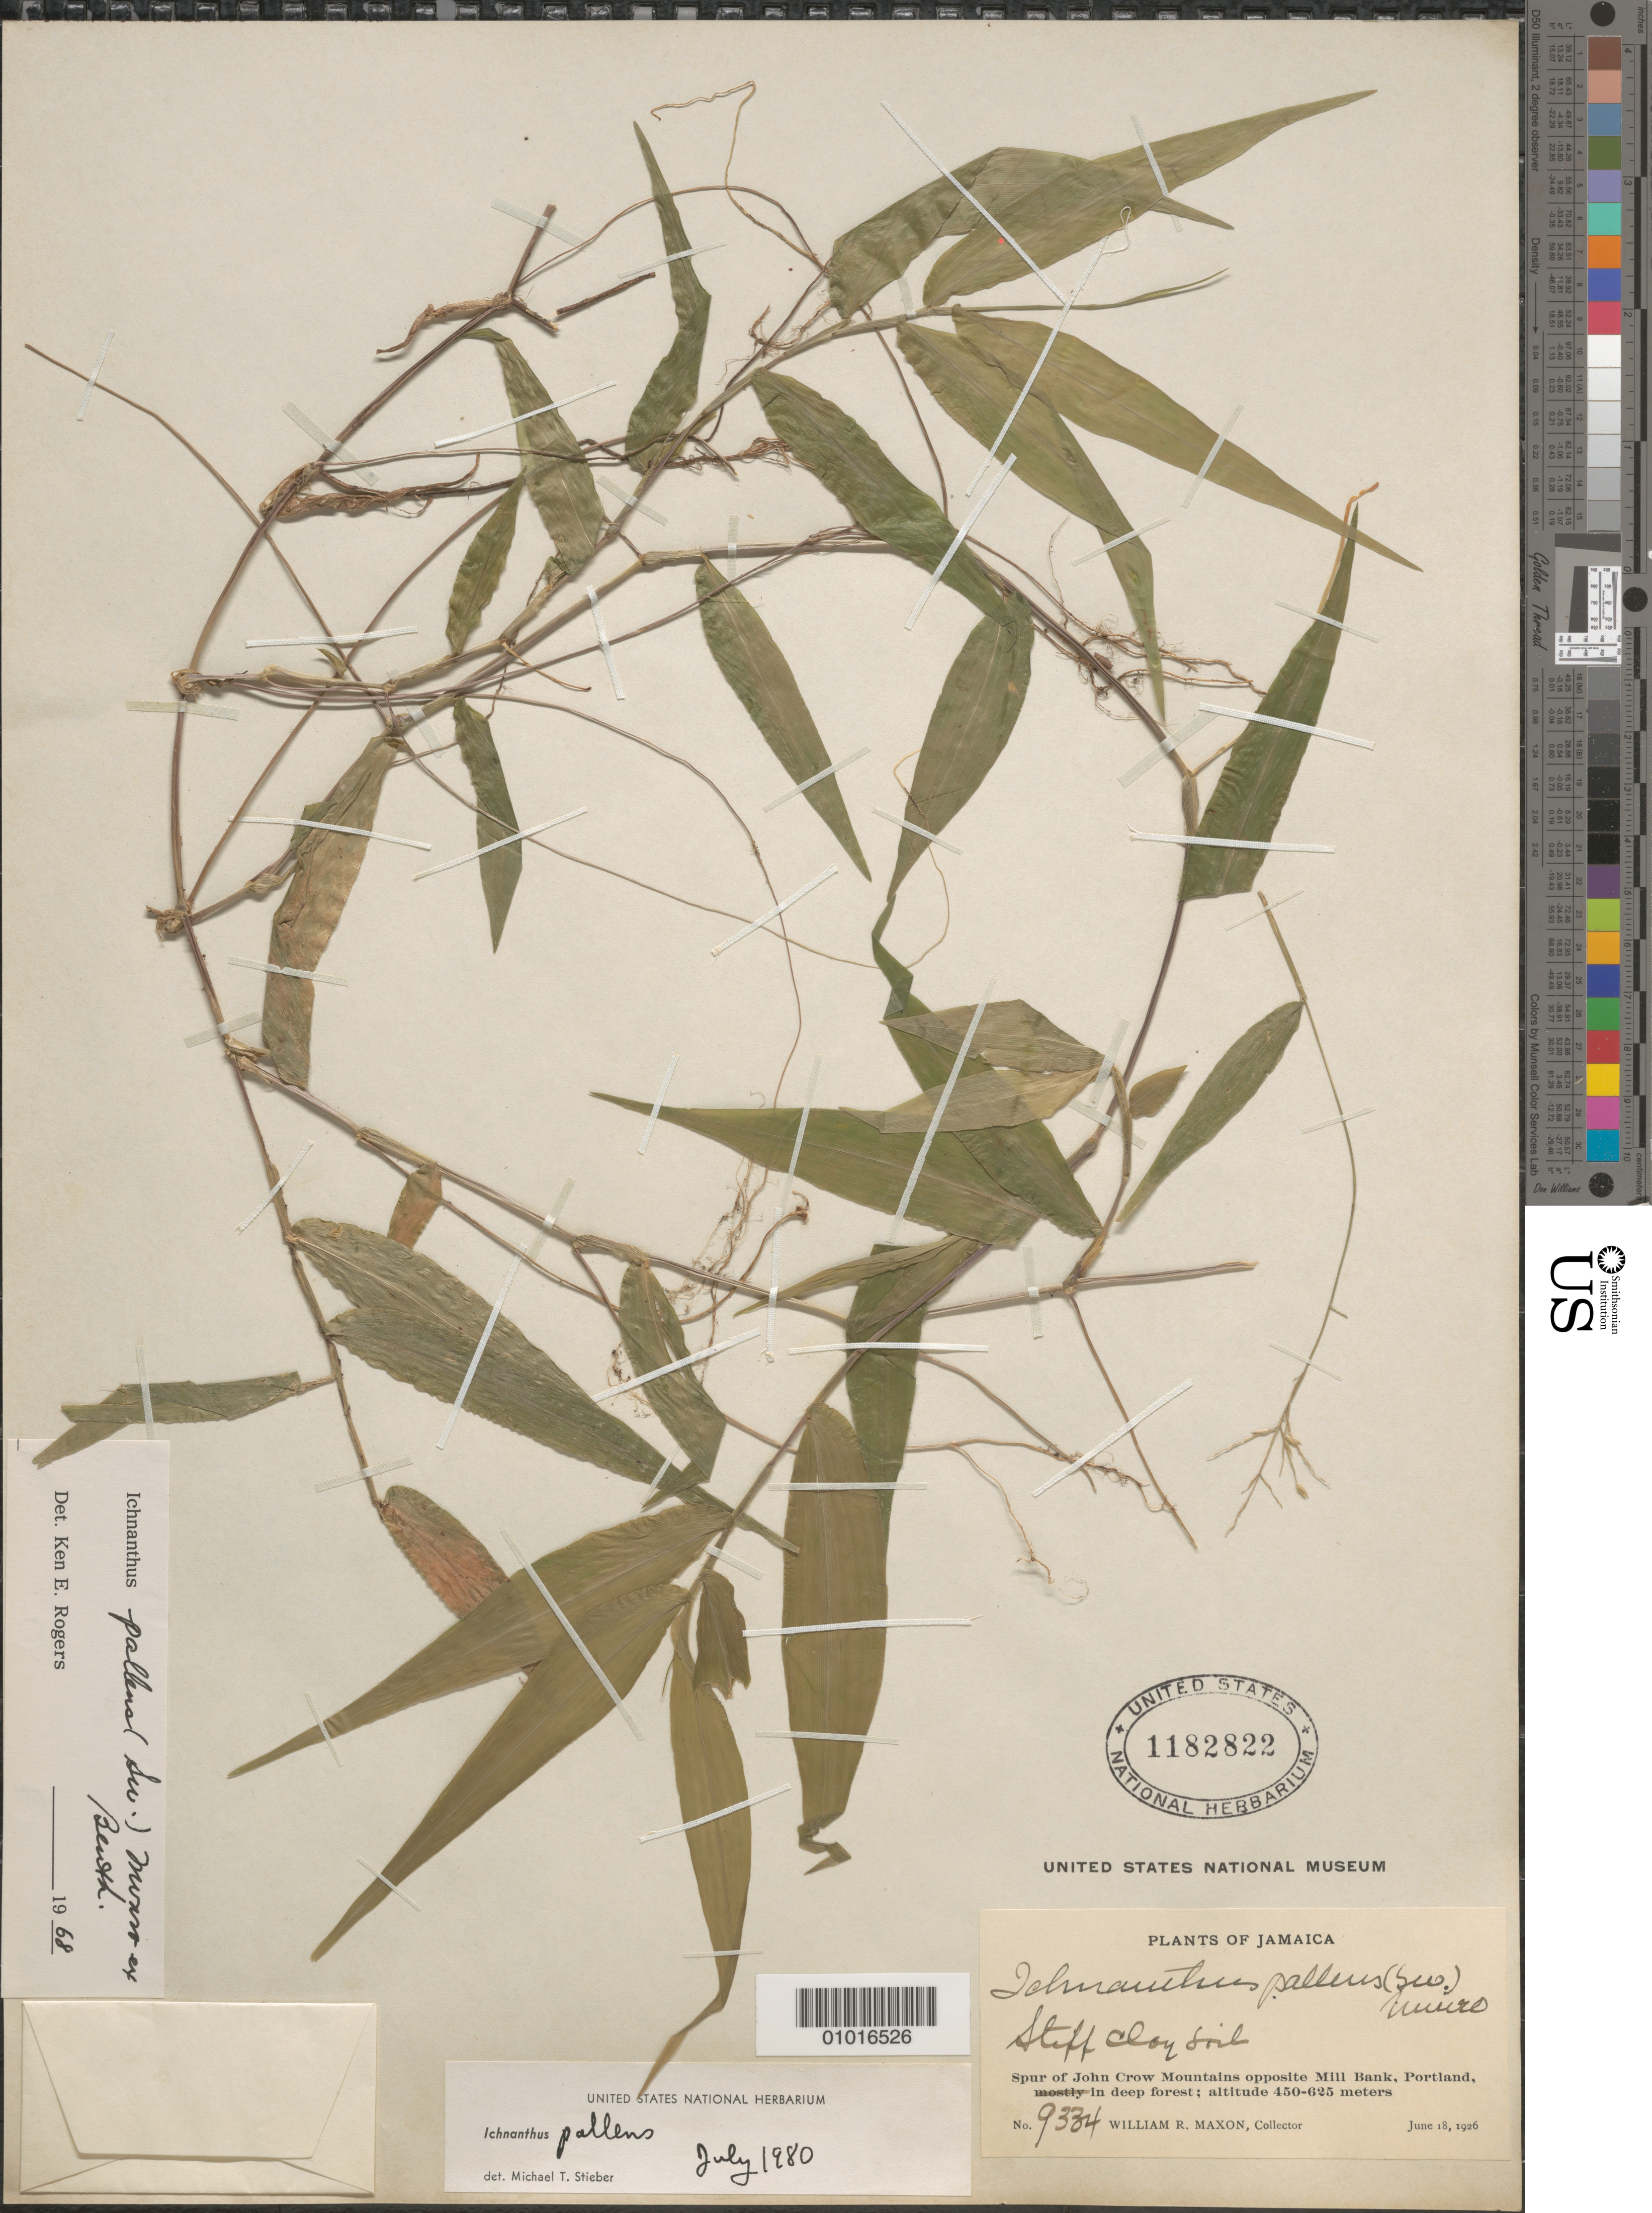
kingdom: Plantae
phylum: Tracheophyta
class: Liliopsida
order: Poales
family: Poaceae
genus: Ichnanthus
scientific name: Ichnanthus pallens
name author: (Sw.) Munro ex Benth.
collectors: W. R. Maxon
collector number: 9334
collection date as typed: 18 Jun 1926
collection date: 1926-06-18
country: Jamaica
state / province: Portland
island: Jamaica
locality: Spur of John Crow Mountains opposite Mill Bank,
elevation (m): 450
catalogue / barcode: US 1182822